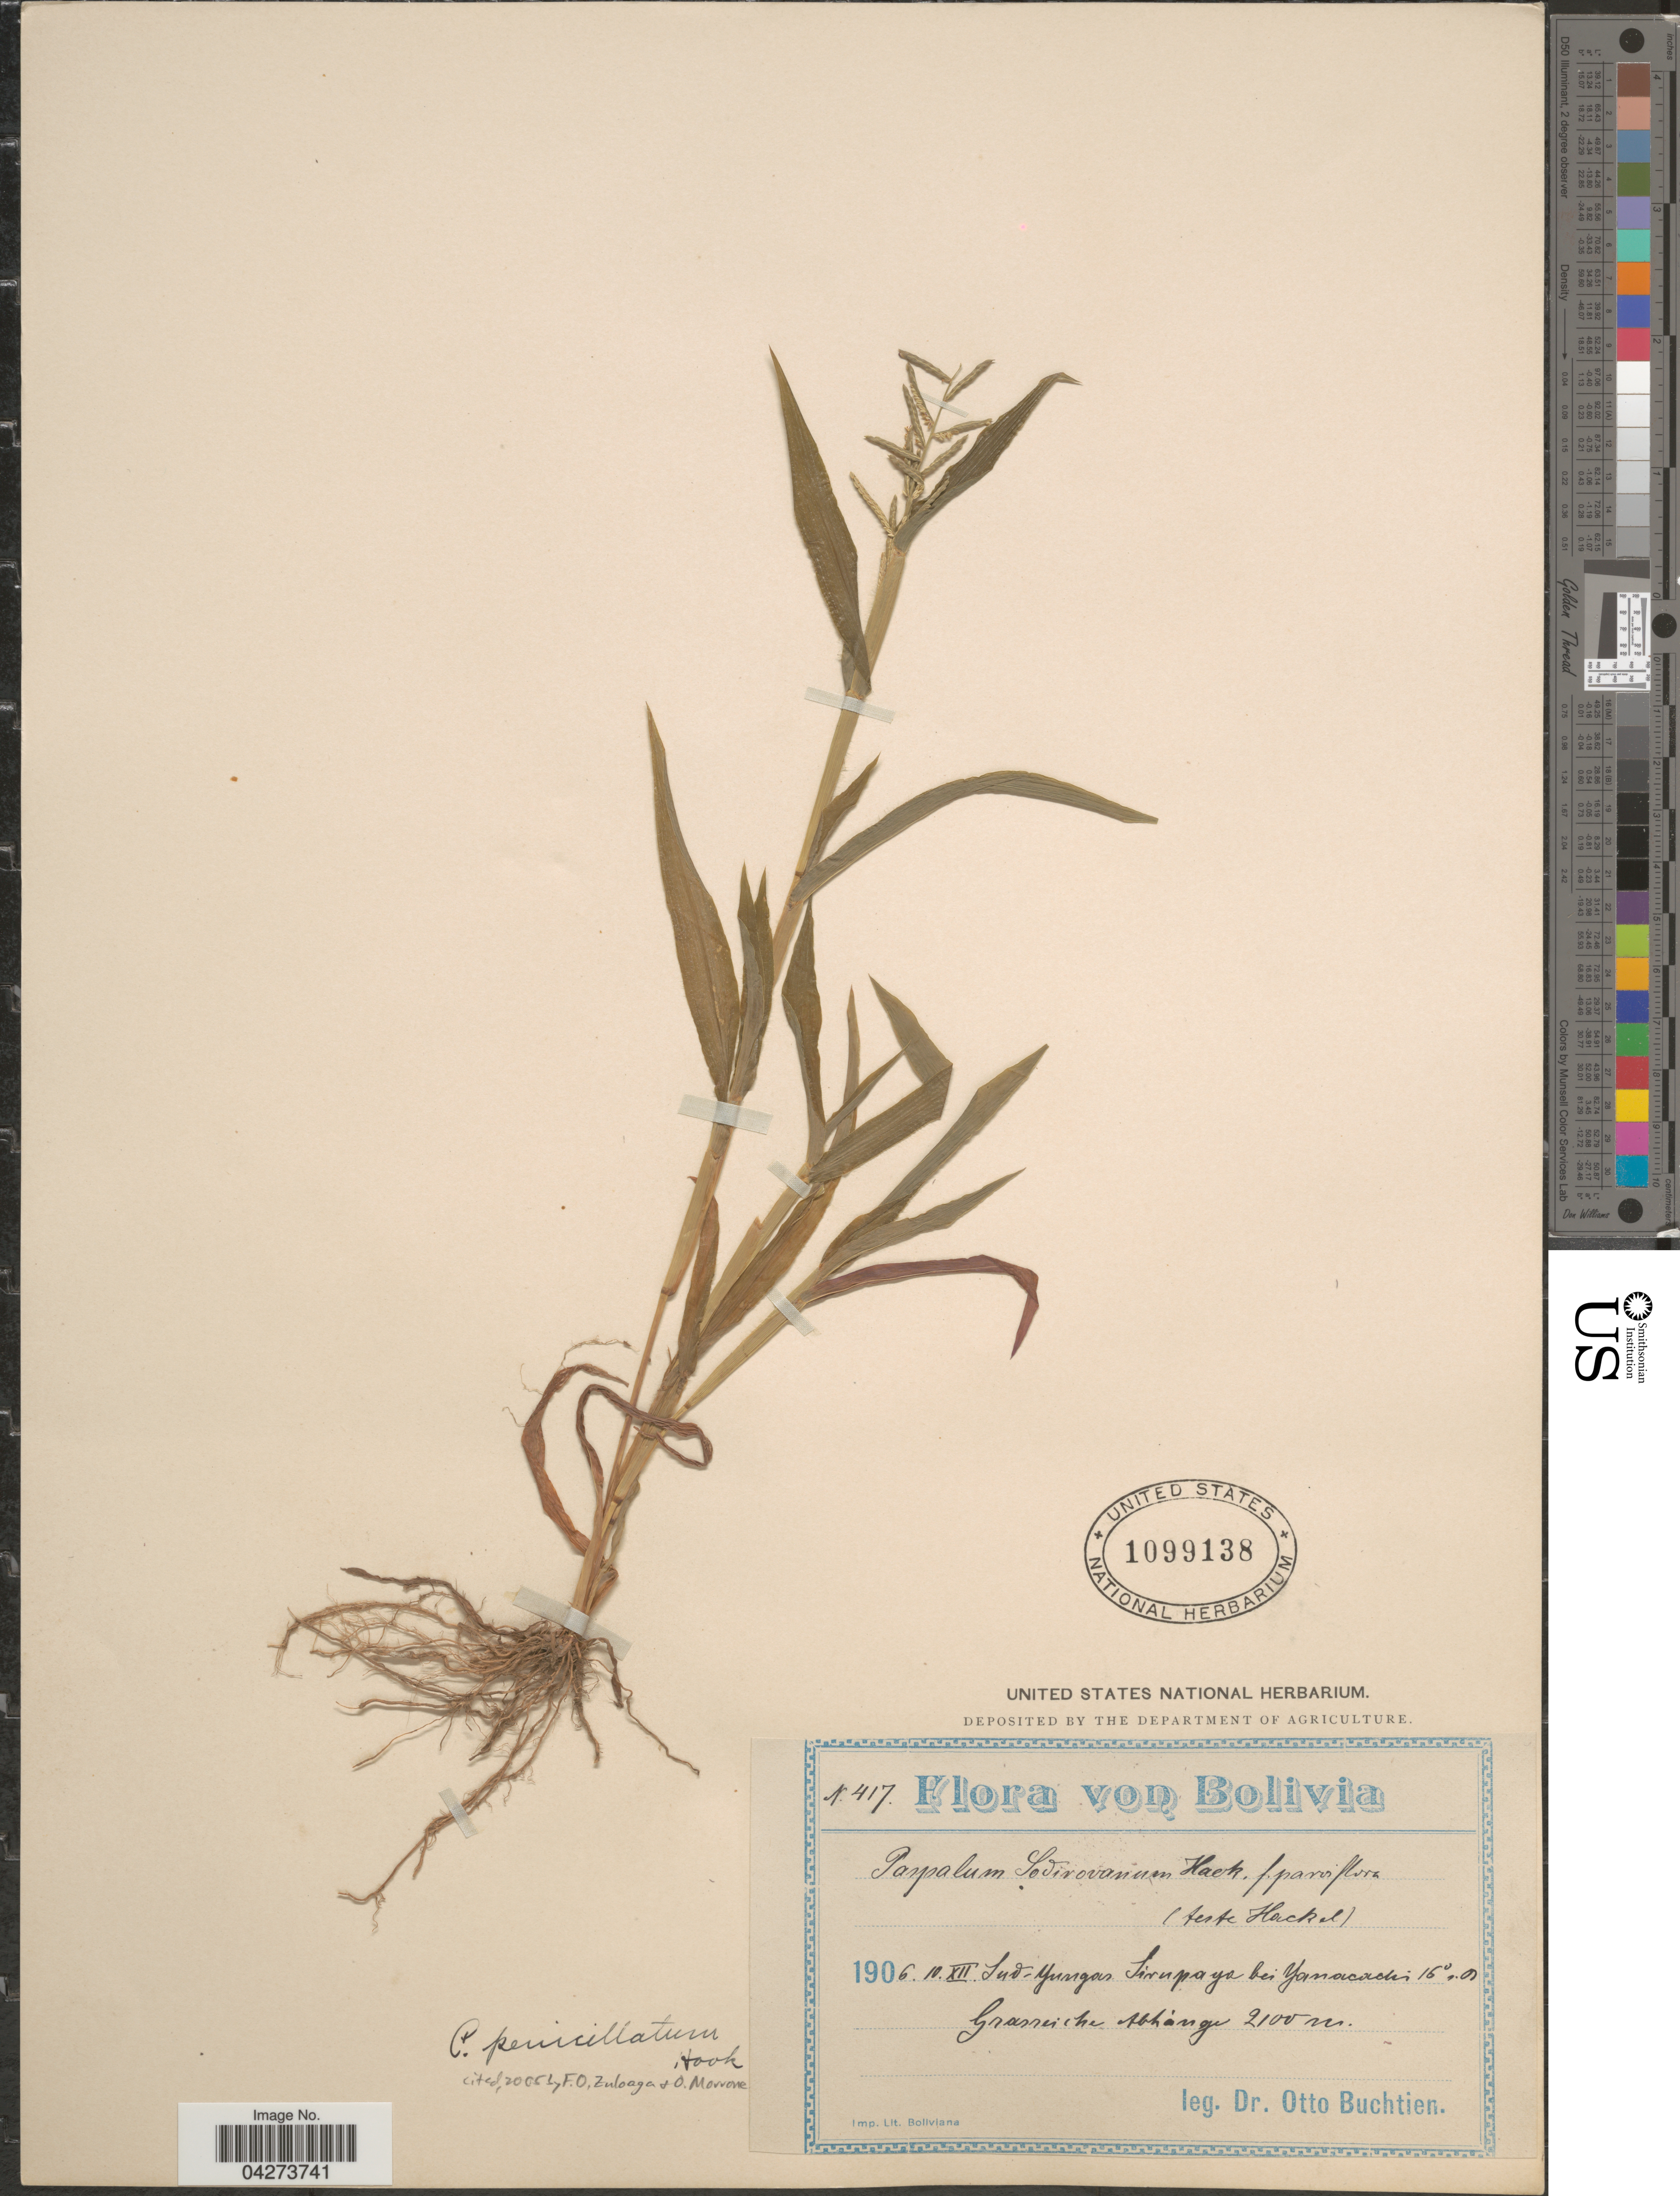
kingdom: Plantae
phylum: Tracheophyta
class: Liliopsida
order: Poales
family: Poaceae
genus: Paspalum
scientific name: Paspalum penicillatum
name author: Hook. f.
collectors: O. Buchtien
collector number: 417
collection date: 1906-12-10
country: Bolivia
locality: Sur-Yungas. Sirupaya bei Yanacachi 16°.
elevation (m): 2100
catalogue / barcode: US 1099138